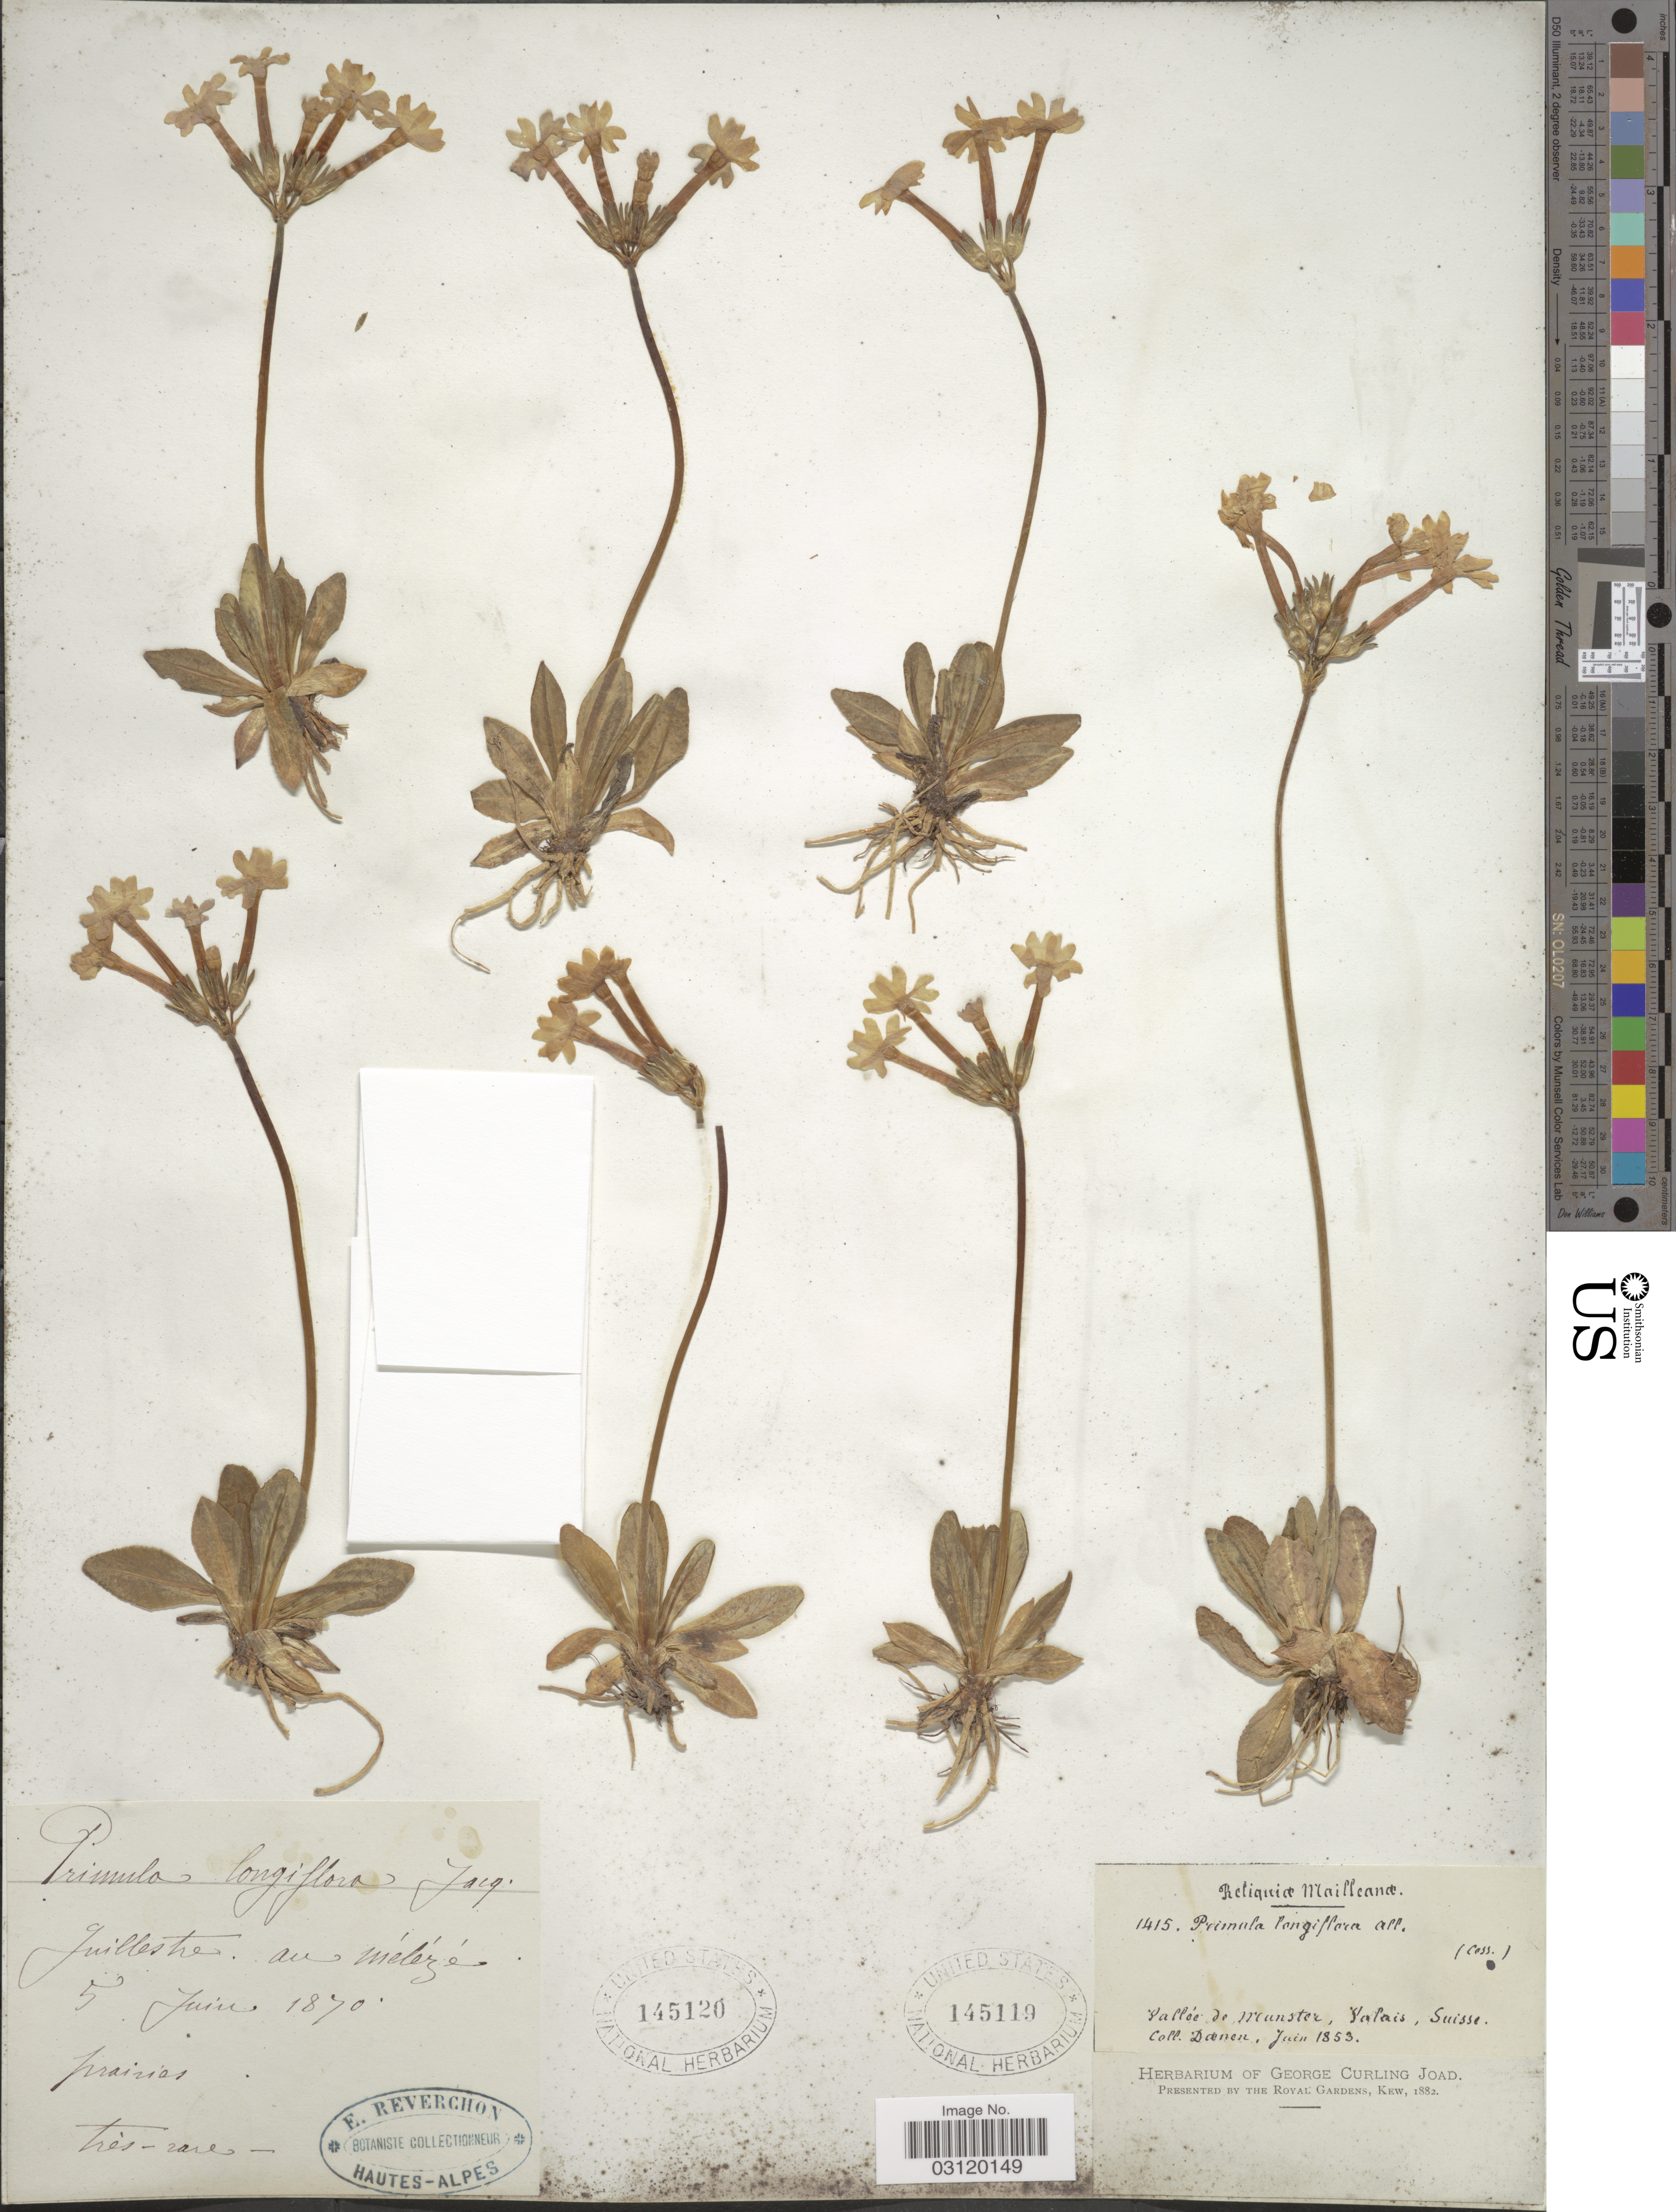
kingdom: Plantae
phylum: Tracheophyta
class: Magnoliopsida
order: Ericales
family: Primulaceae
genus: Primula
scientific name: Primula longiflora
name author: All.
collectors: E. Reverchon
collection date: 1870-06-05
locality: Juillestre au Mélézé.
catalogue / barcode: US 145120-2